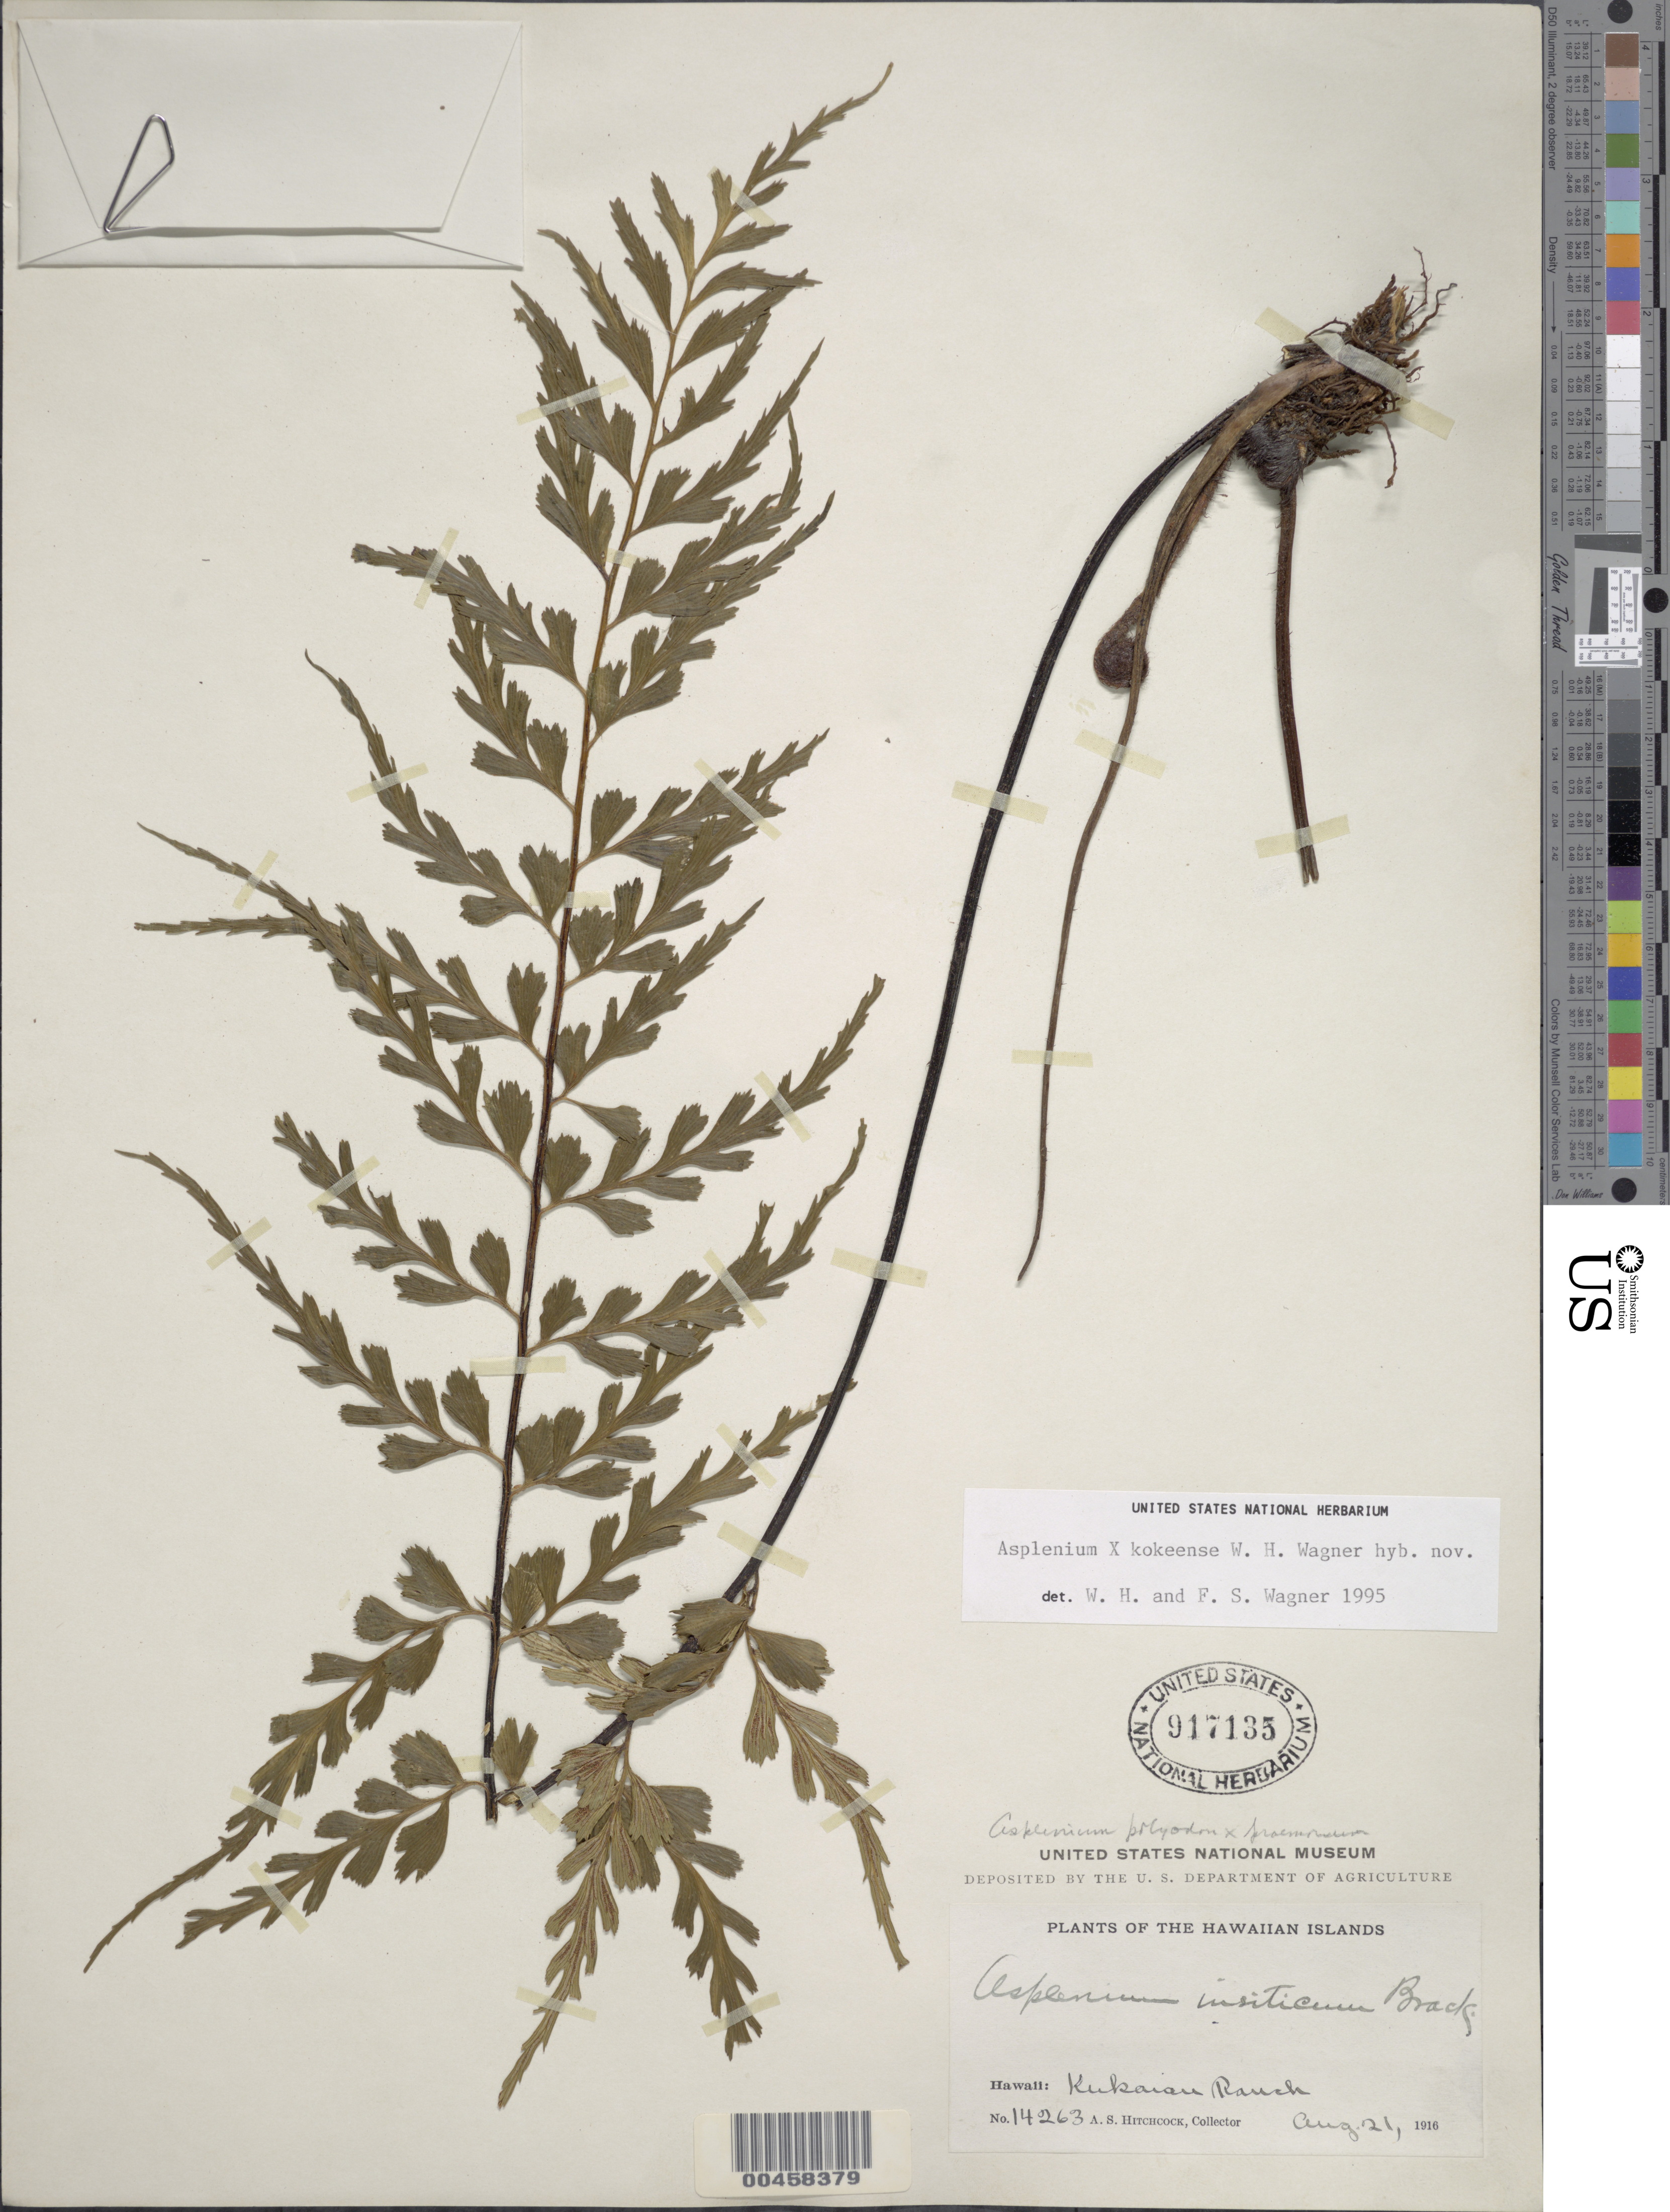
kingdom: Plantae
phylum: Tracheophyta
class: Polypodiopsida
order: Polypodiales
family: Aspleniaceae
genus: Asplenium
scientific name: Asplenium x kokeense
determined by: Wagner, W. L.; Wagner, F. S.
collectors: A. S. Hitchcock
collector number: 14263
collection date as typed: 21 Aug 1916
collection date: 1916-08-21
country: United States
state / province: Hawaii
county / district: Hawaii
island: Hawaii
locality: Kukaiau Ranch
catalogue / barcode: US 917135